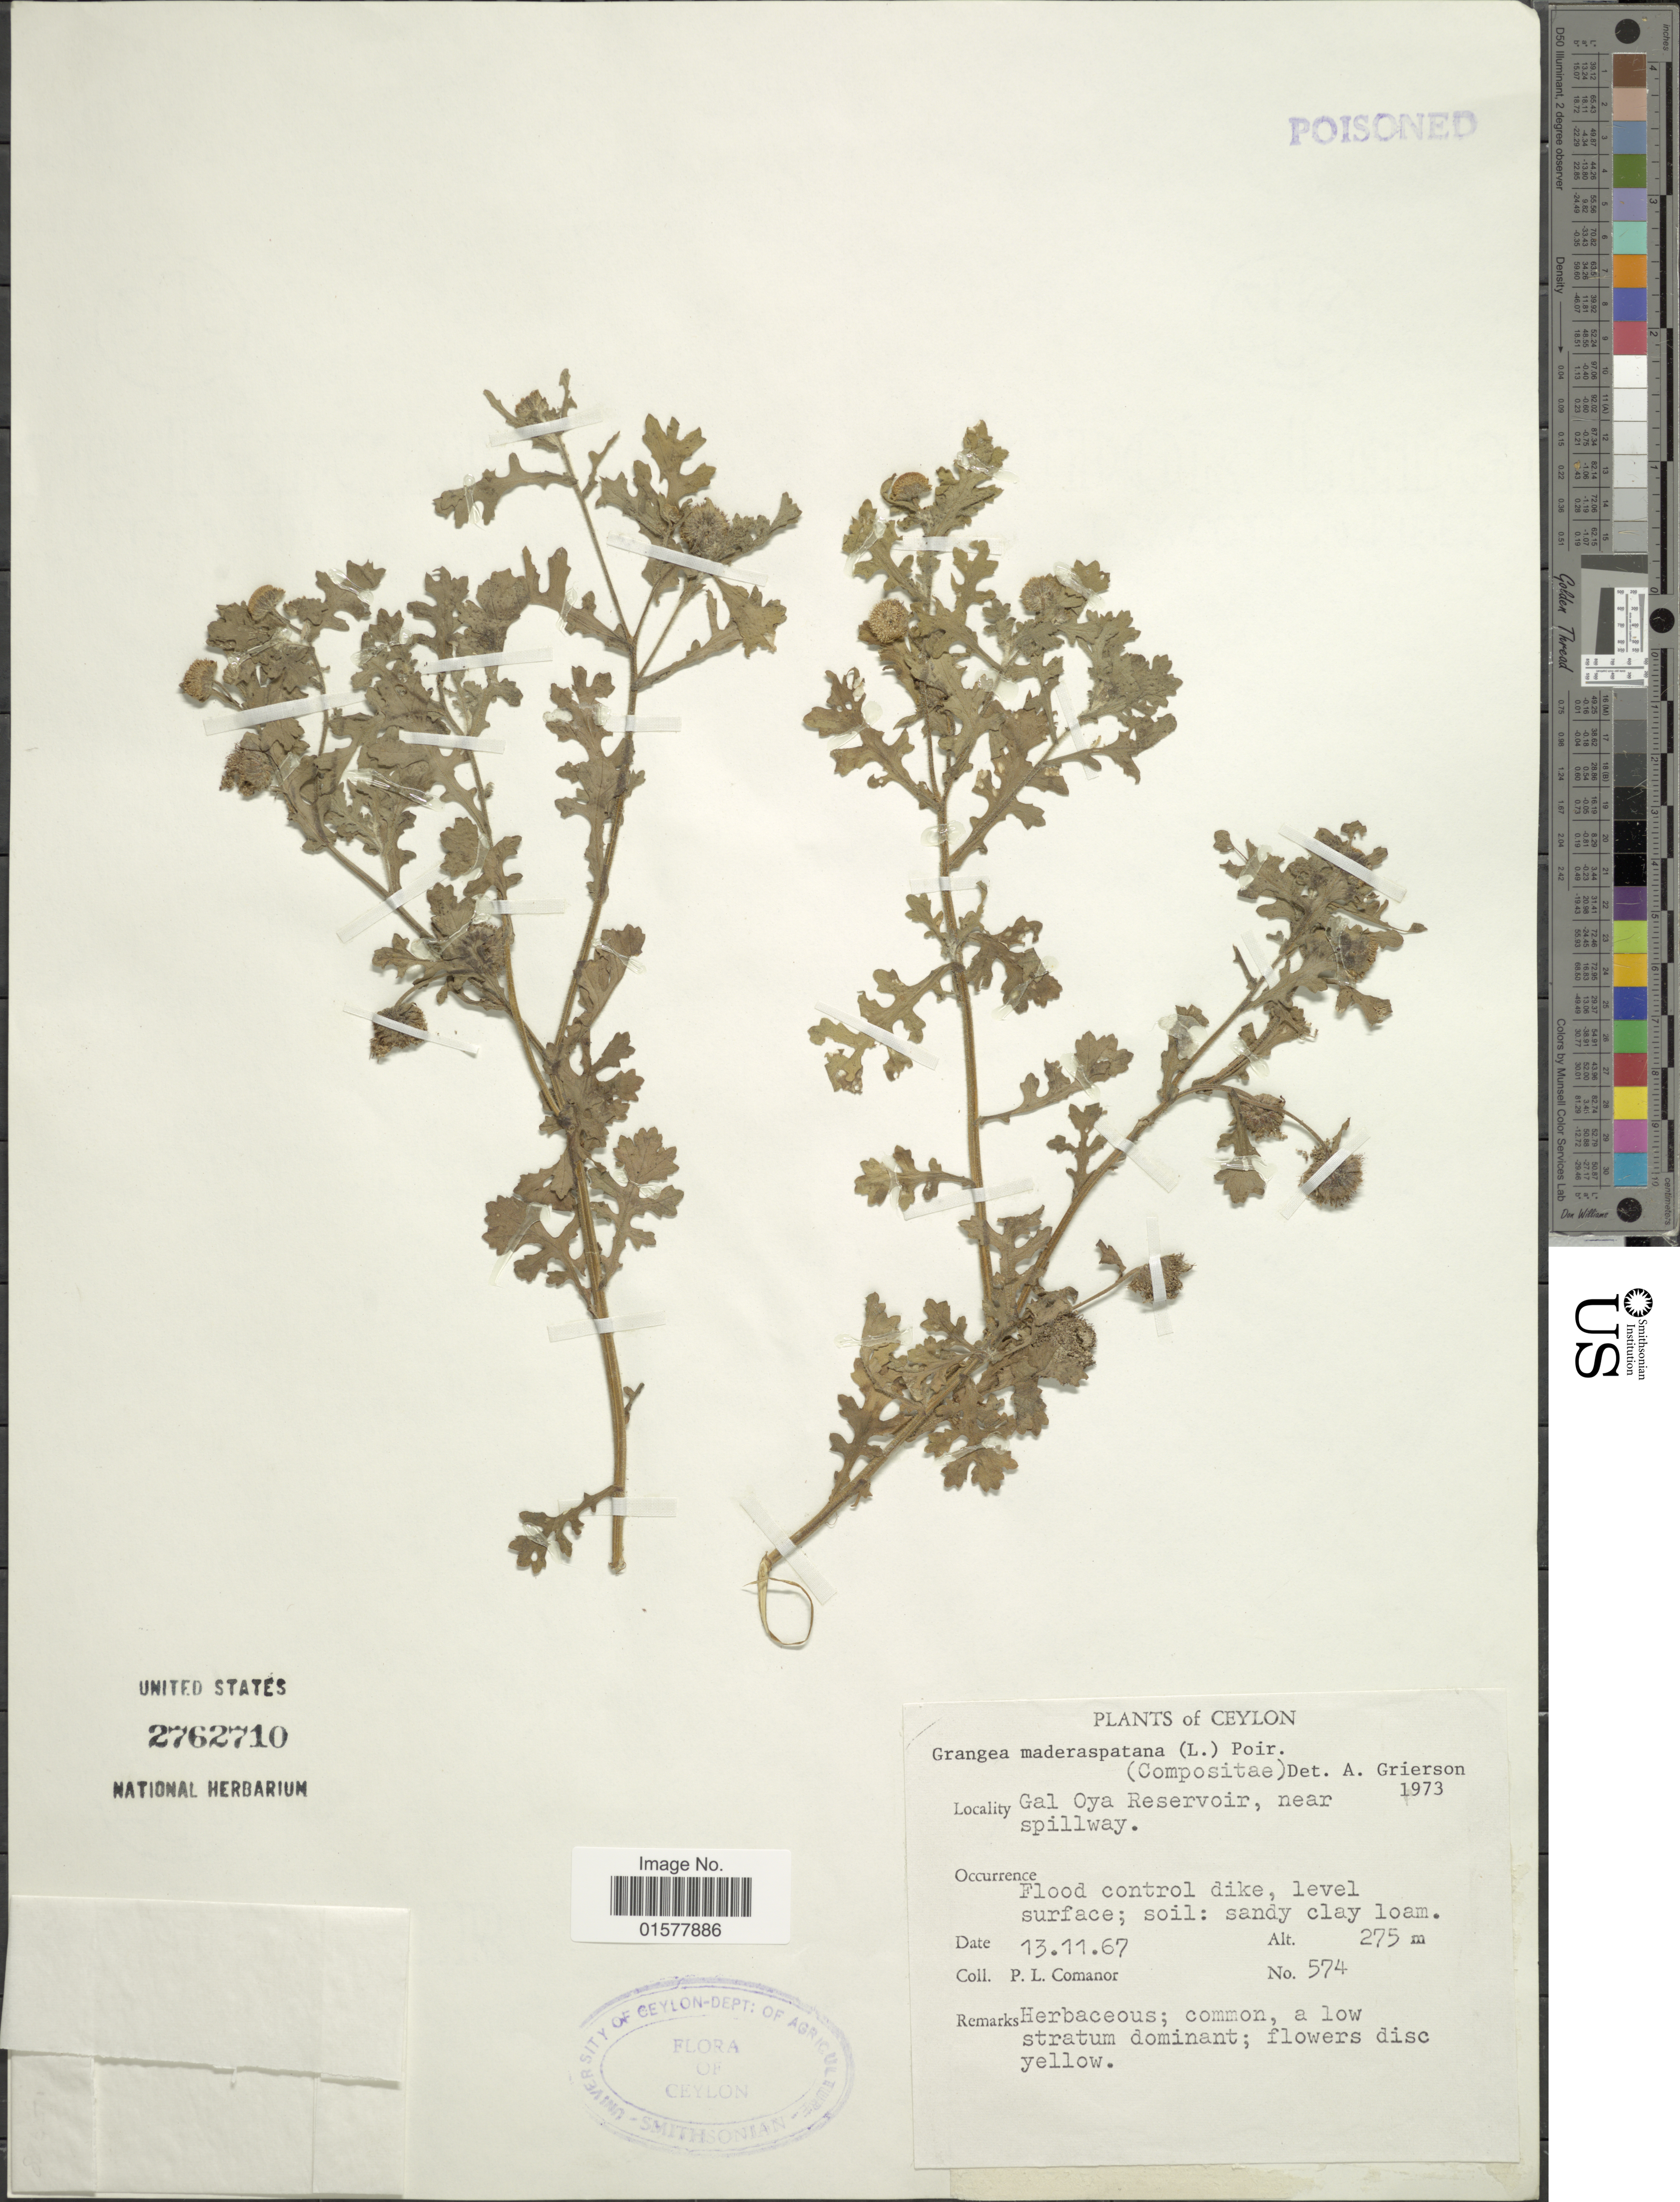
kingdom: Plantae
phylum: Tracheophyta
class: Magnoliopsida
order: Asterales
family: Asteraceae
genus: Grangea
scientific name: Grangea maderaspatana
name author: (L.) Poir.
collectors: P. Comanor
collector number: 574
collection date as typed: Transcribed d/m/y: 13/11/67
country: Sri Lanka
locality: Ceylon, Gal lOya Reservoir, near spillway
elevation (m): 275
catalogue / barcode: US 2762710